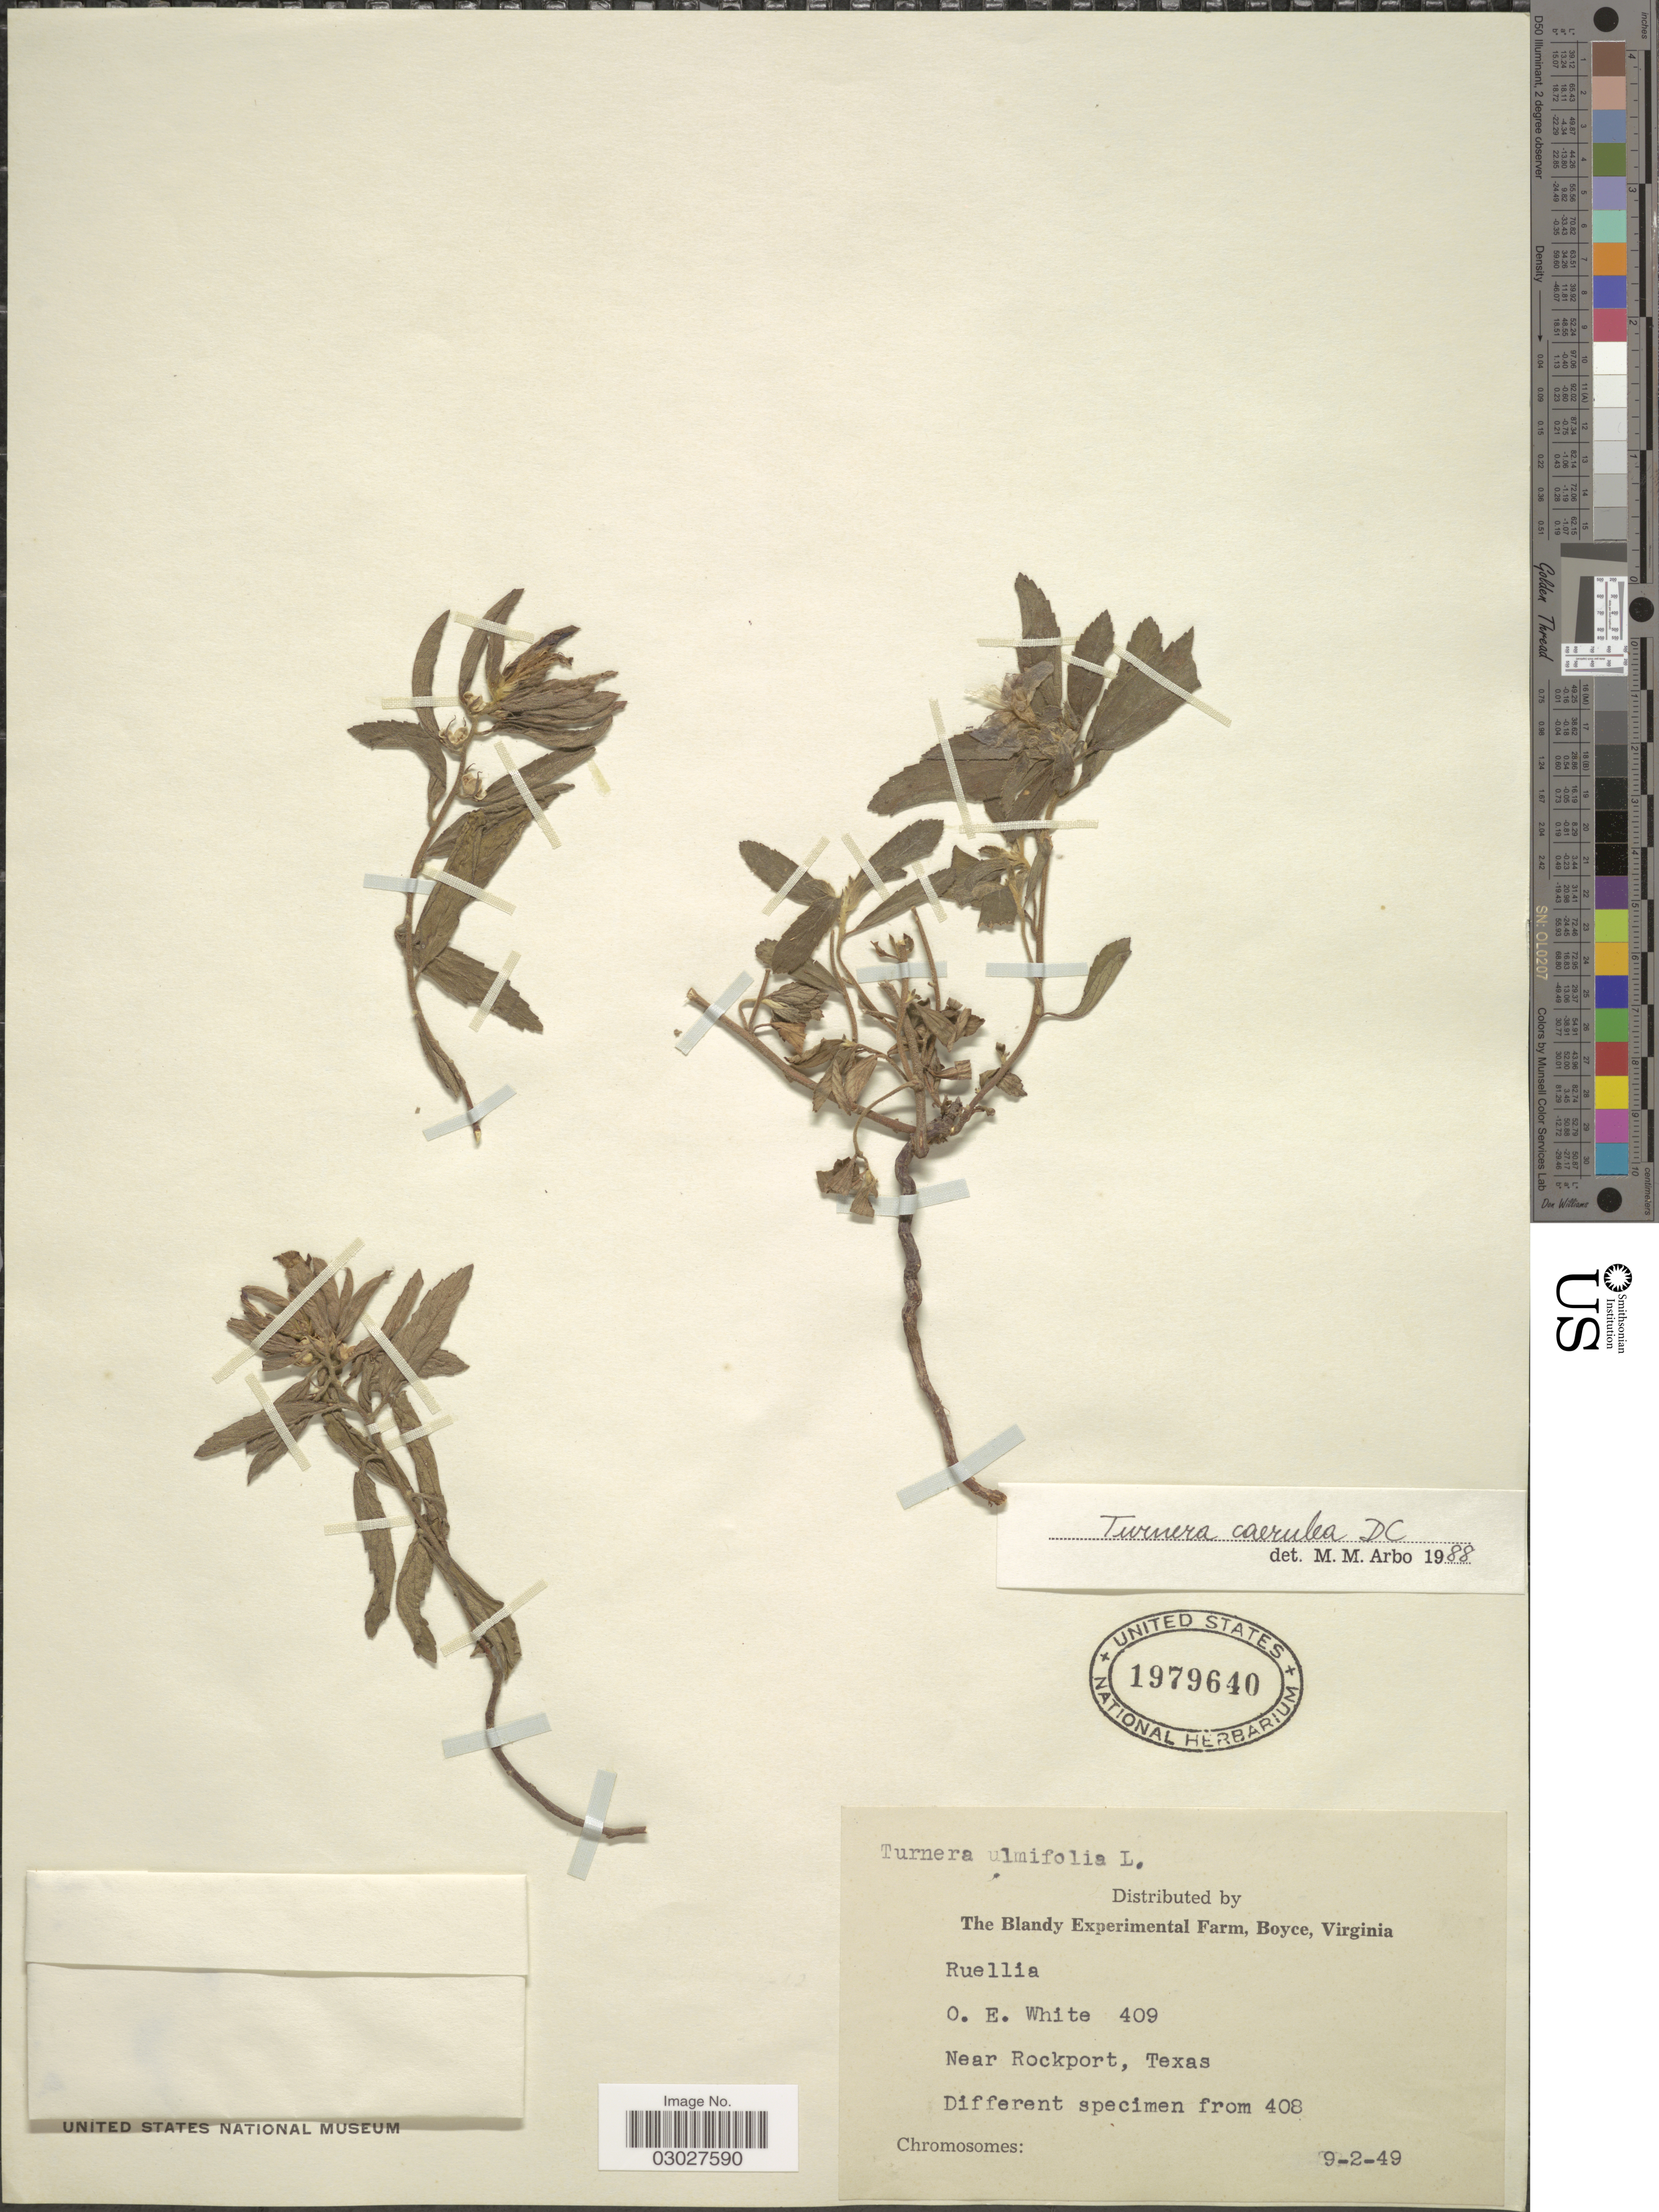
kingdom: Plantae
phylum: Tracheophyta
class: Magnoliopsida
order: Malpighiales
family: Turneraceae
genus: Turnera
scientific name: Turnera coerulea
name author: Sessé & Moc. ex DC.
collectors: O. E. White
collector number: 409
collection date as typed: Transcribed d/m/y: 9/2/49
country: United States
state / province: Texas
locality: Near Rockport.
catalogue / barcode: US 1979640